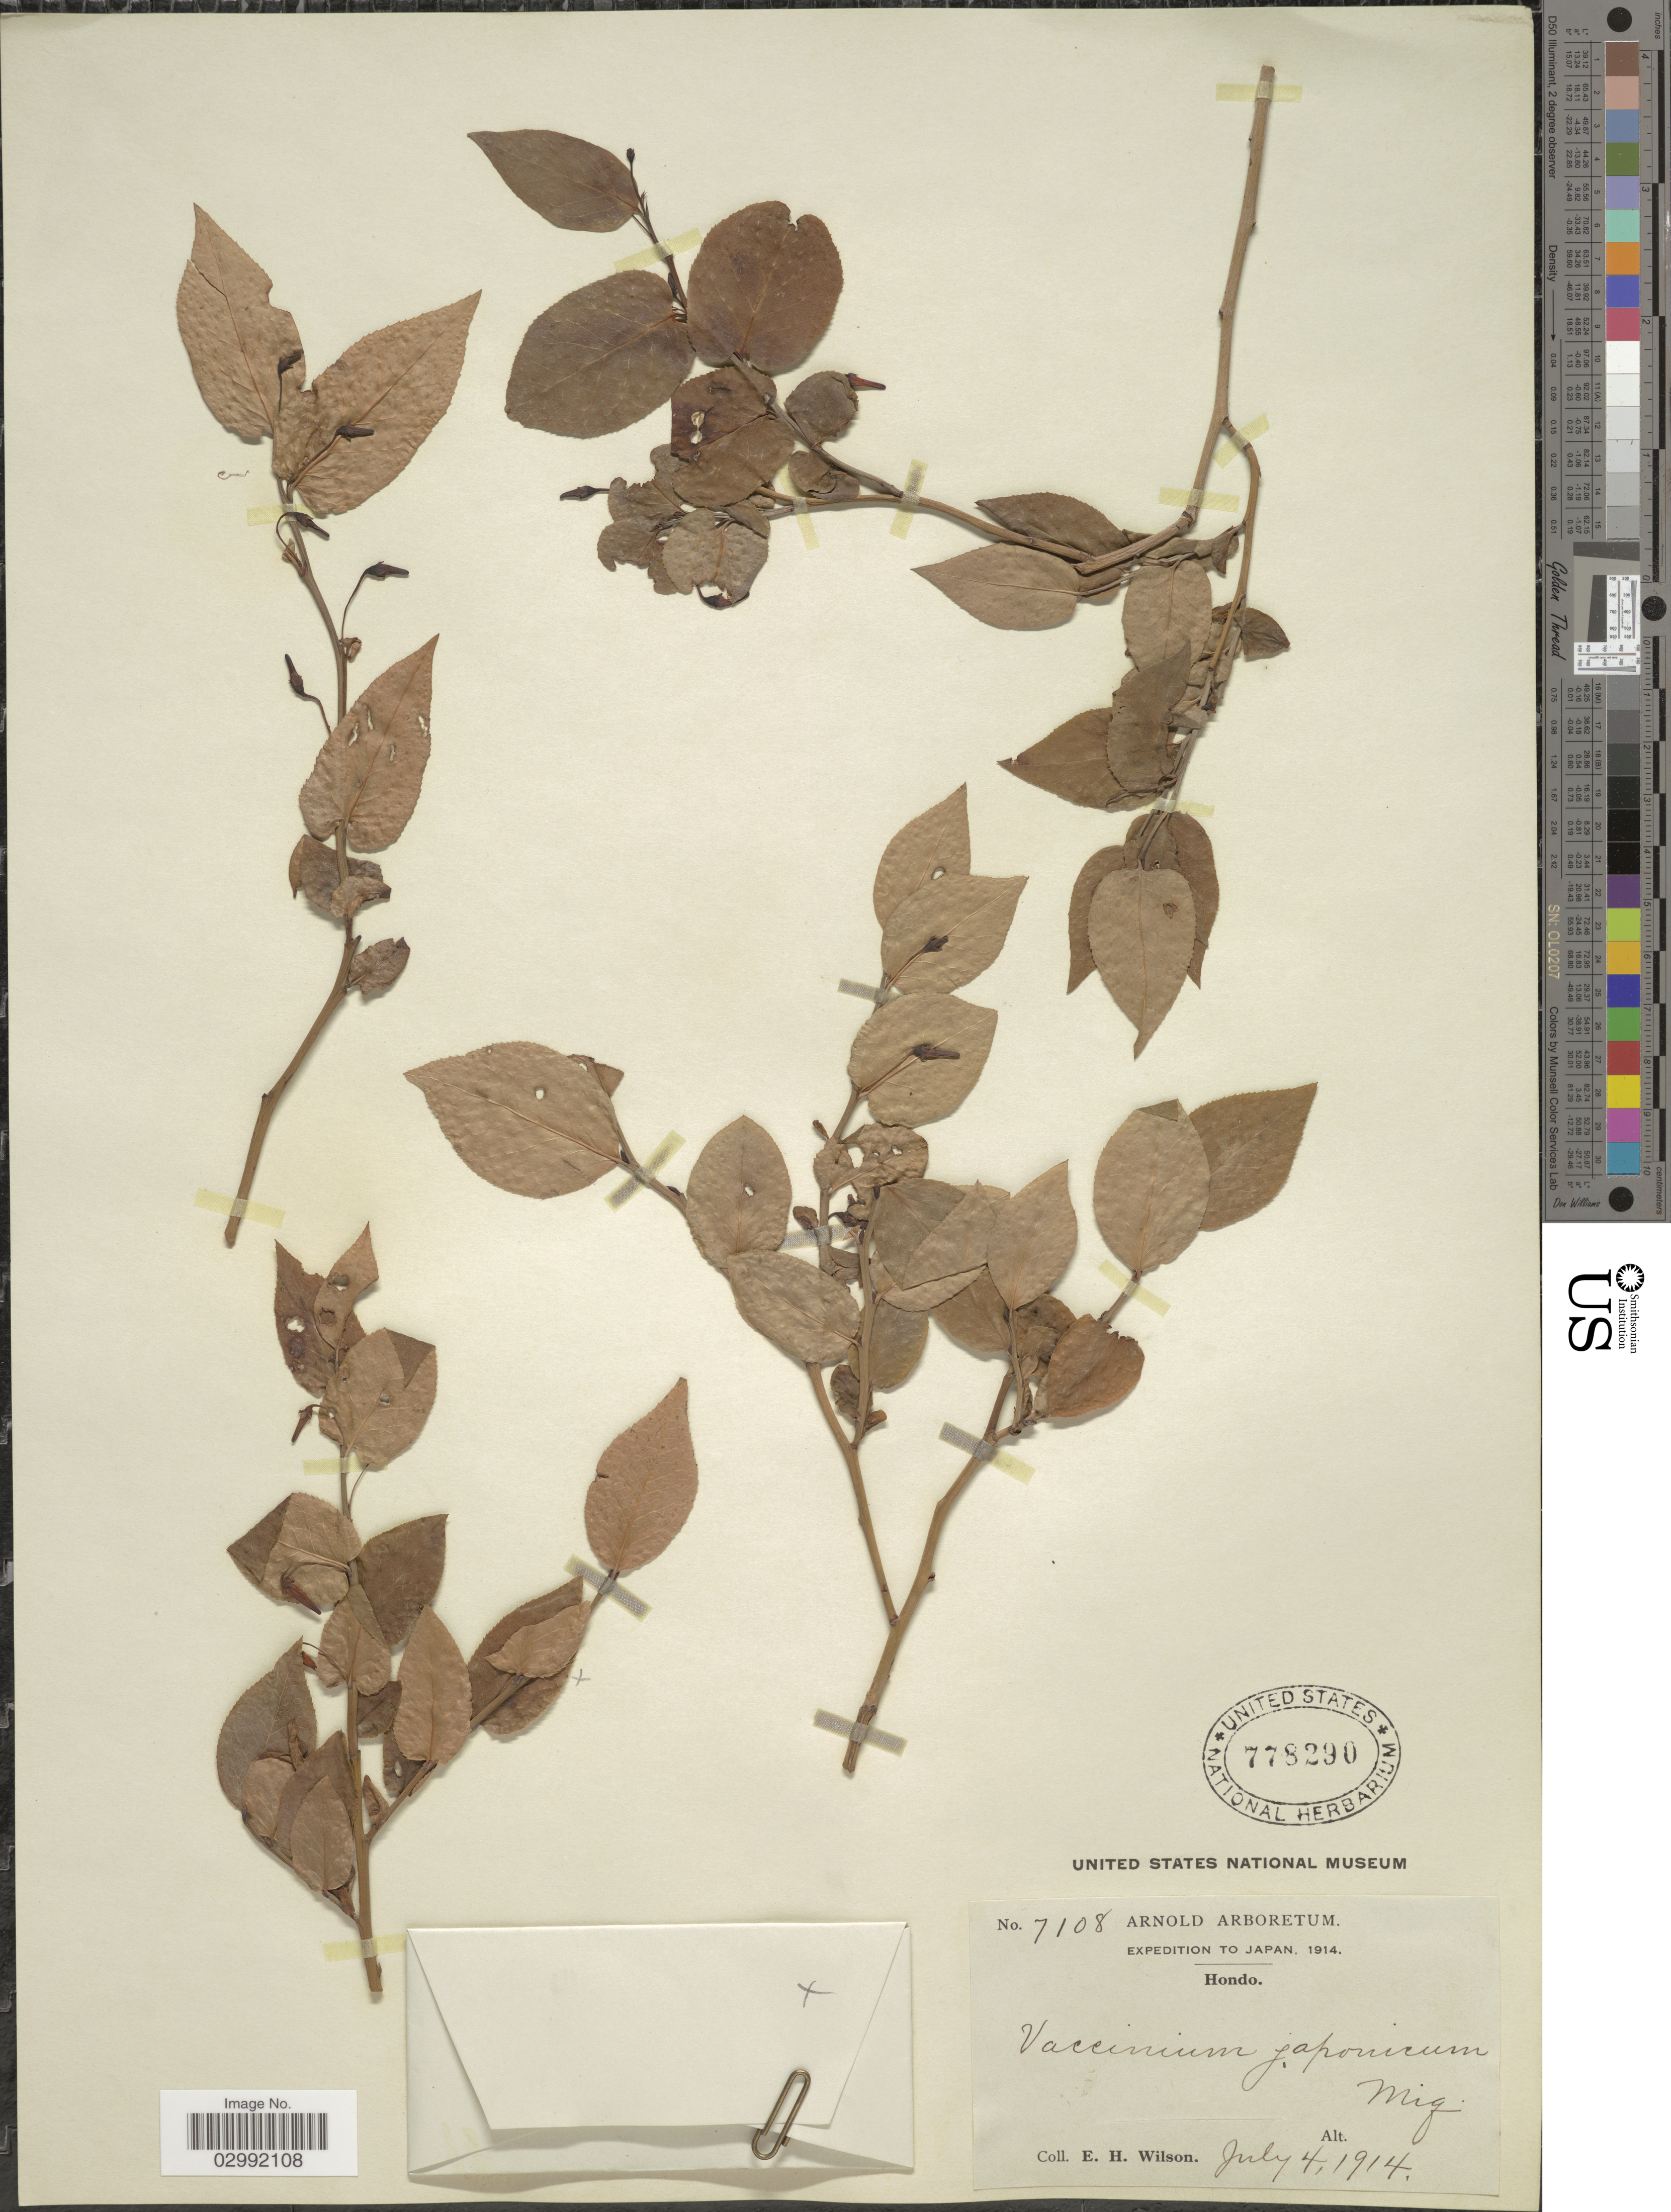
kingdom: Plantae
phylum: Tracheophyta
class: Magnoliopsida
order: Ericales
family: Ericaceae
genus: Vaccinium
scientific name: Vaccinium japonicum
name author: Miq.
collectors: E. Wilson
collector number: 7108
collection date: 1914-07-04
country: Japan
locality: Hondo.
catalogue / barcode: US 778290